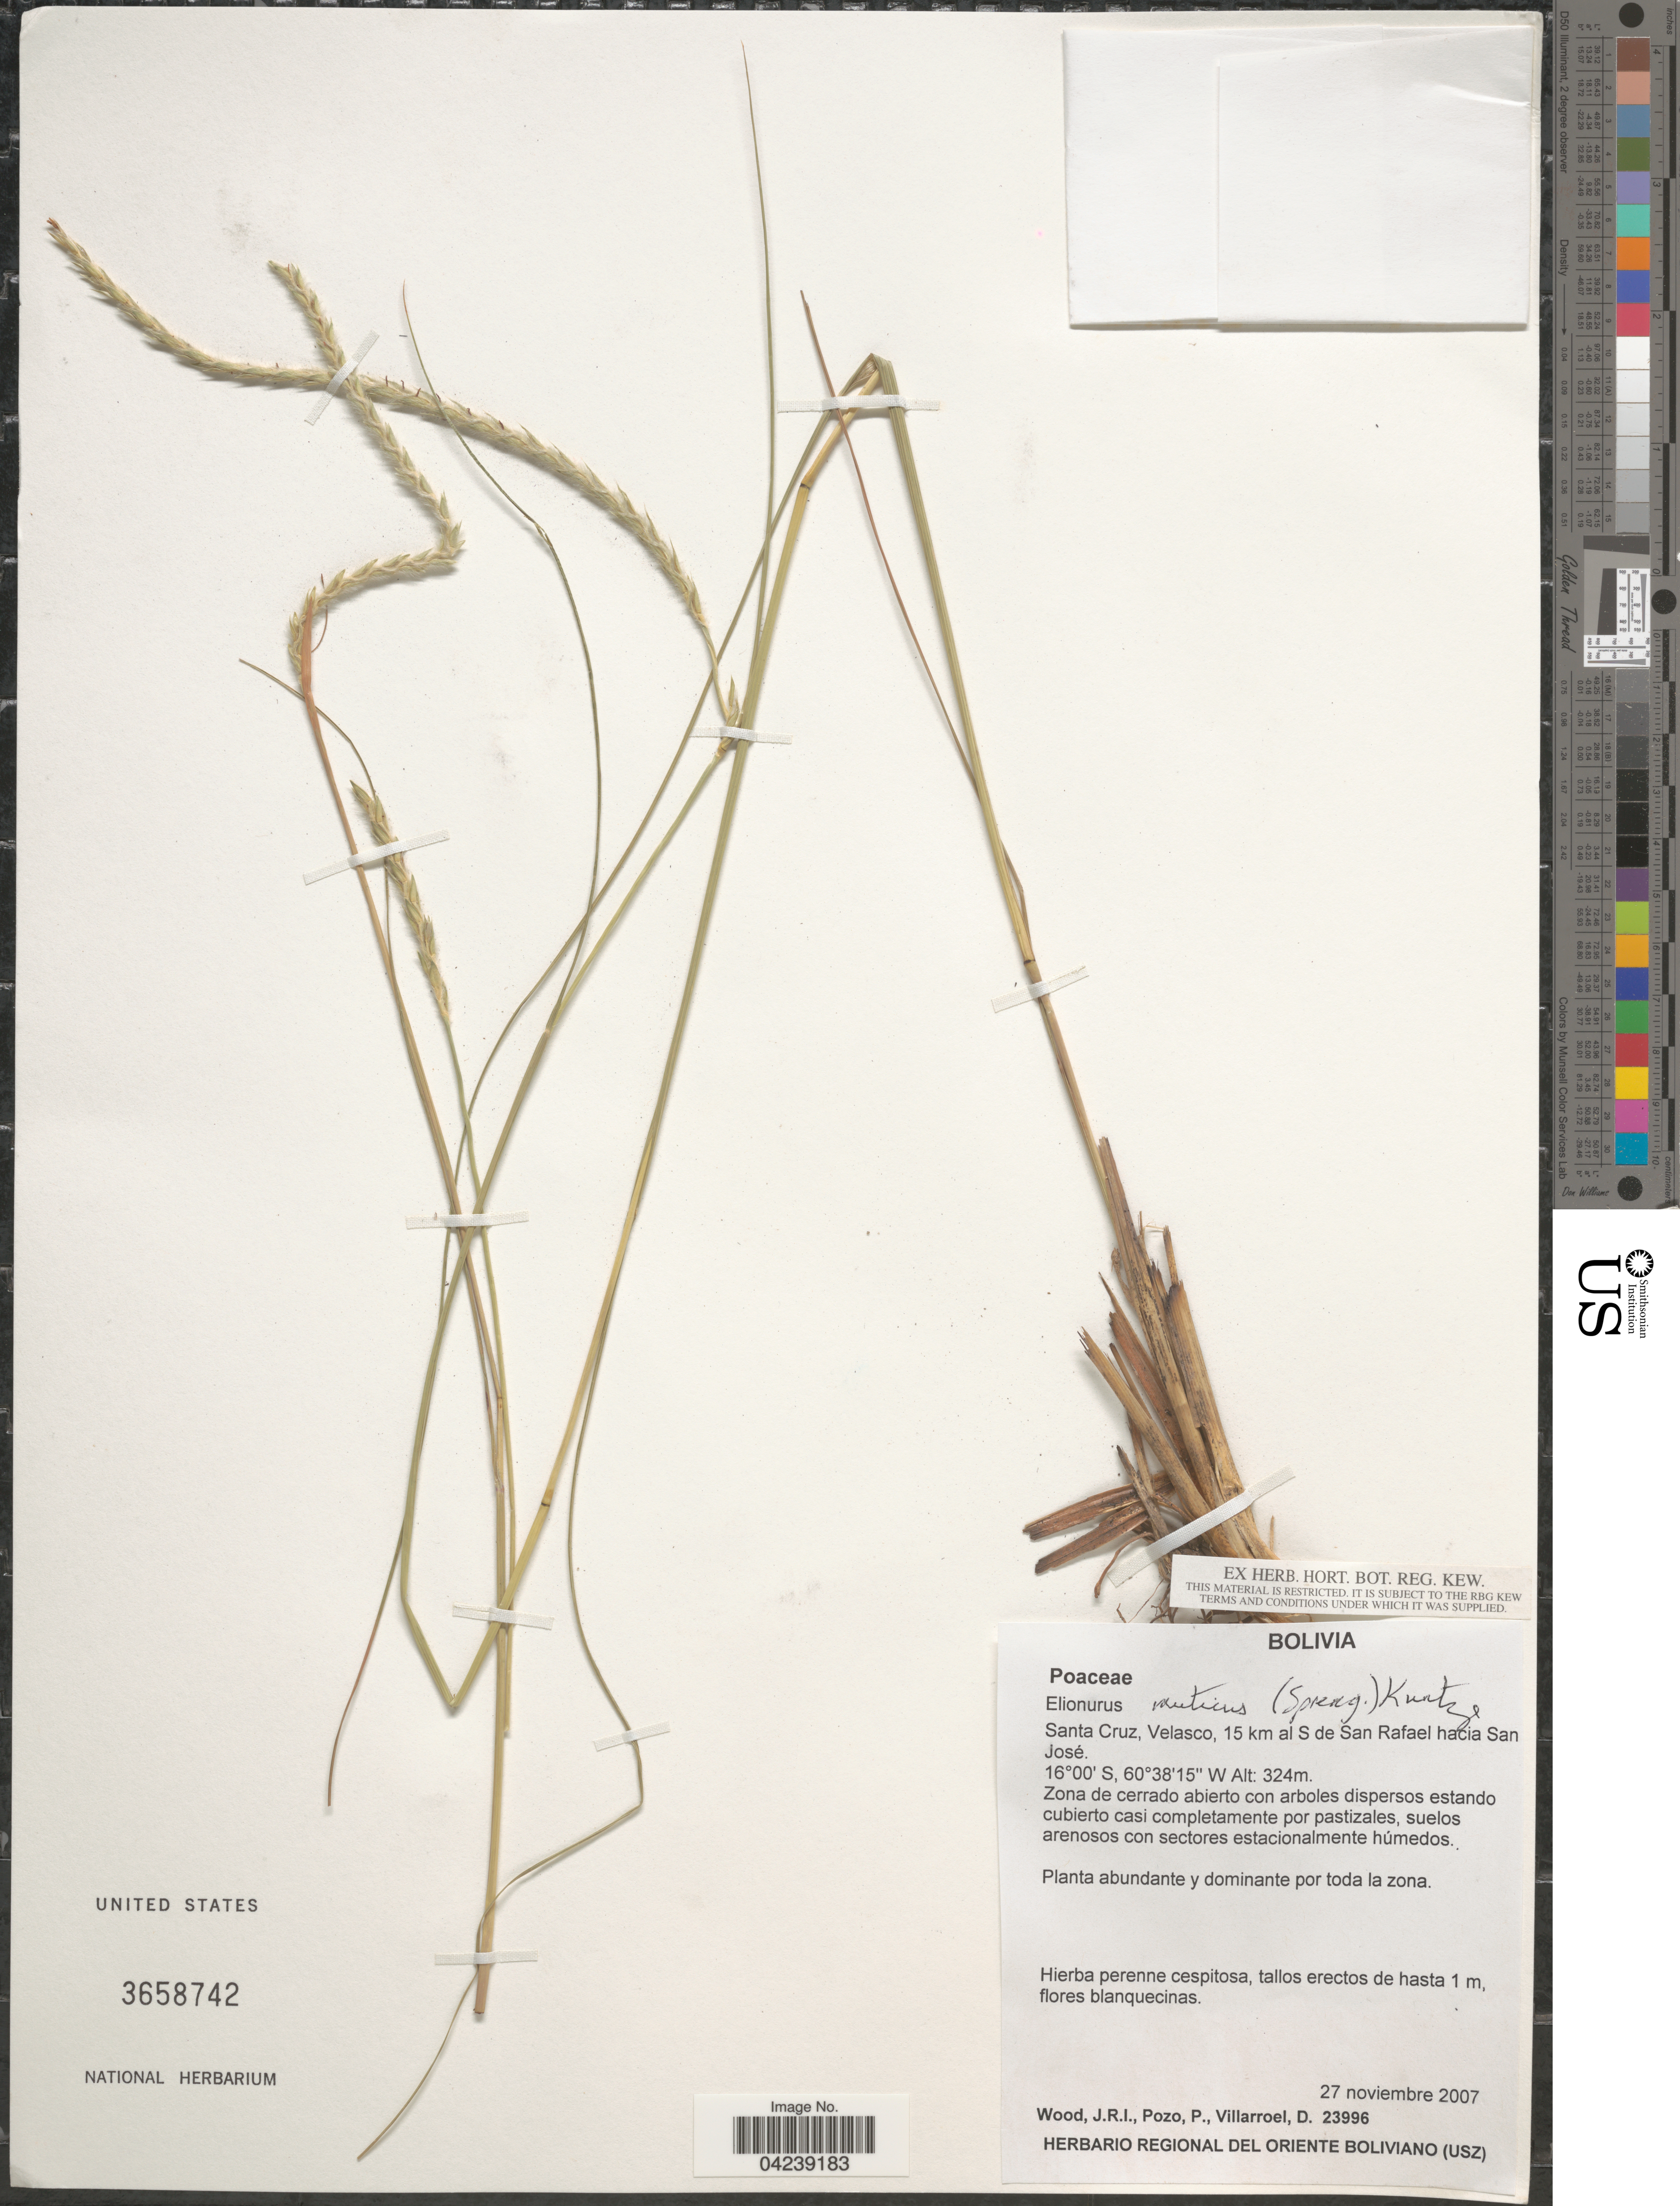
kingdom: Plantae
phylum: Tracheophyta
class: Liliopsida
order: Poales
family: Poaceae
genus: Elionurus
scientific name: Elionurus muticus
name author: (Spreng.) Kuntze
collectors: J. R. I. Wood, P. Pozo & D. Villarroel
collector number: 23996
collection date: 2007-11-27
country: Bolivia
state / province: Santa Cruz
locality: Velasco, 15 km al S de San Rafael hacia San José.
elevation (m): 324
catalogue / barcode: US 3658742